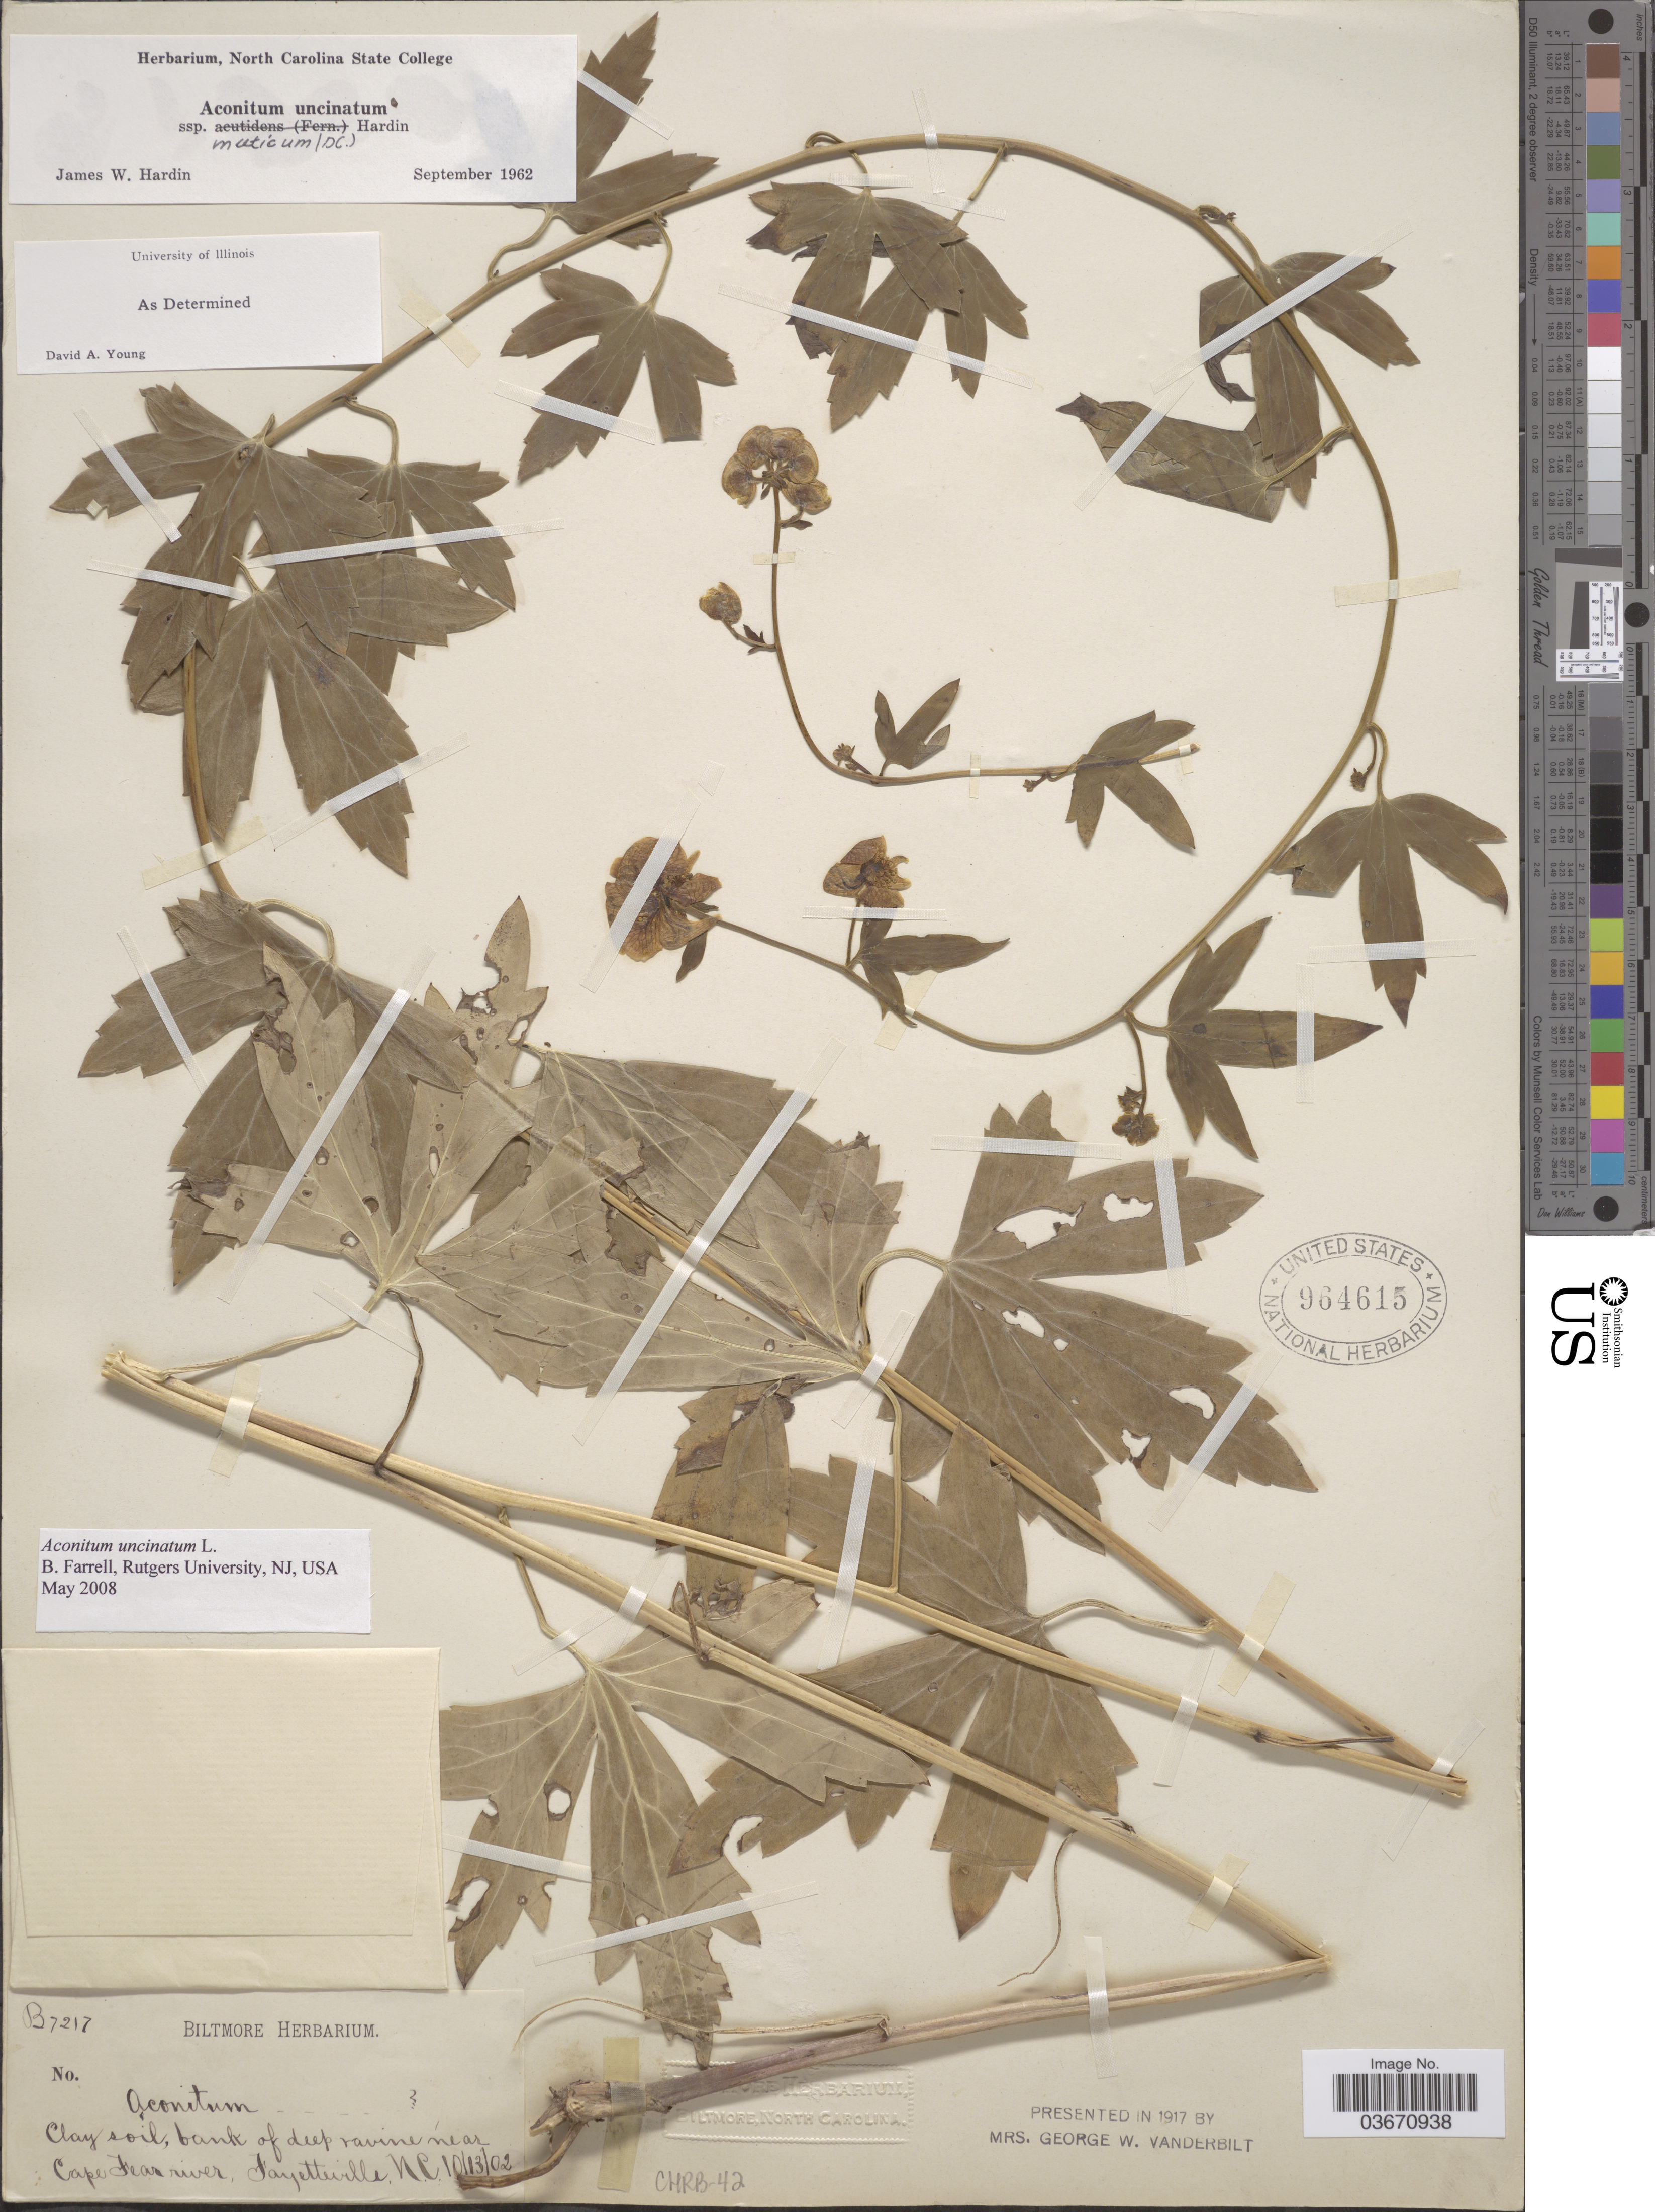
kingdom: Plantae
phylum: Tracheophyta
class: Magnoliopsida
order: Ranunculales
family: Ranunculaceae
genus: Aconitum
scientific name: Aconitum uncinatum subsp. muticum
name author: (DC.) Hardin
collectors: ex herb. Biltmore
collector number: B7217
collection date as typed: Transcribed d/m/y: 13/10/2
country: United States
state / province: North Carolina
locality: Bank of deep ravine near Cape Fear river, Fayetteville.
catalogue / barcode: US 964615